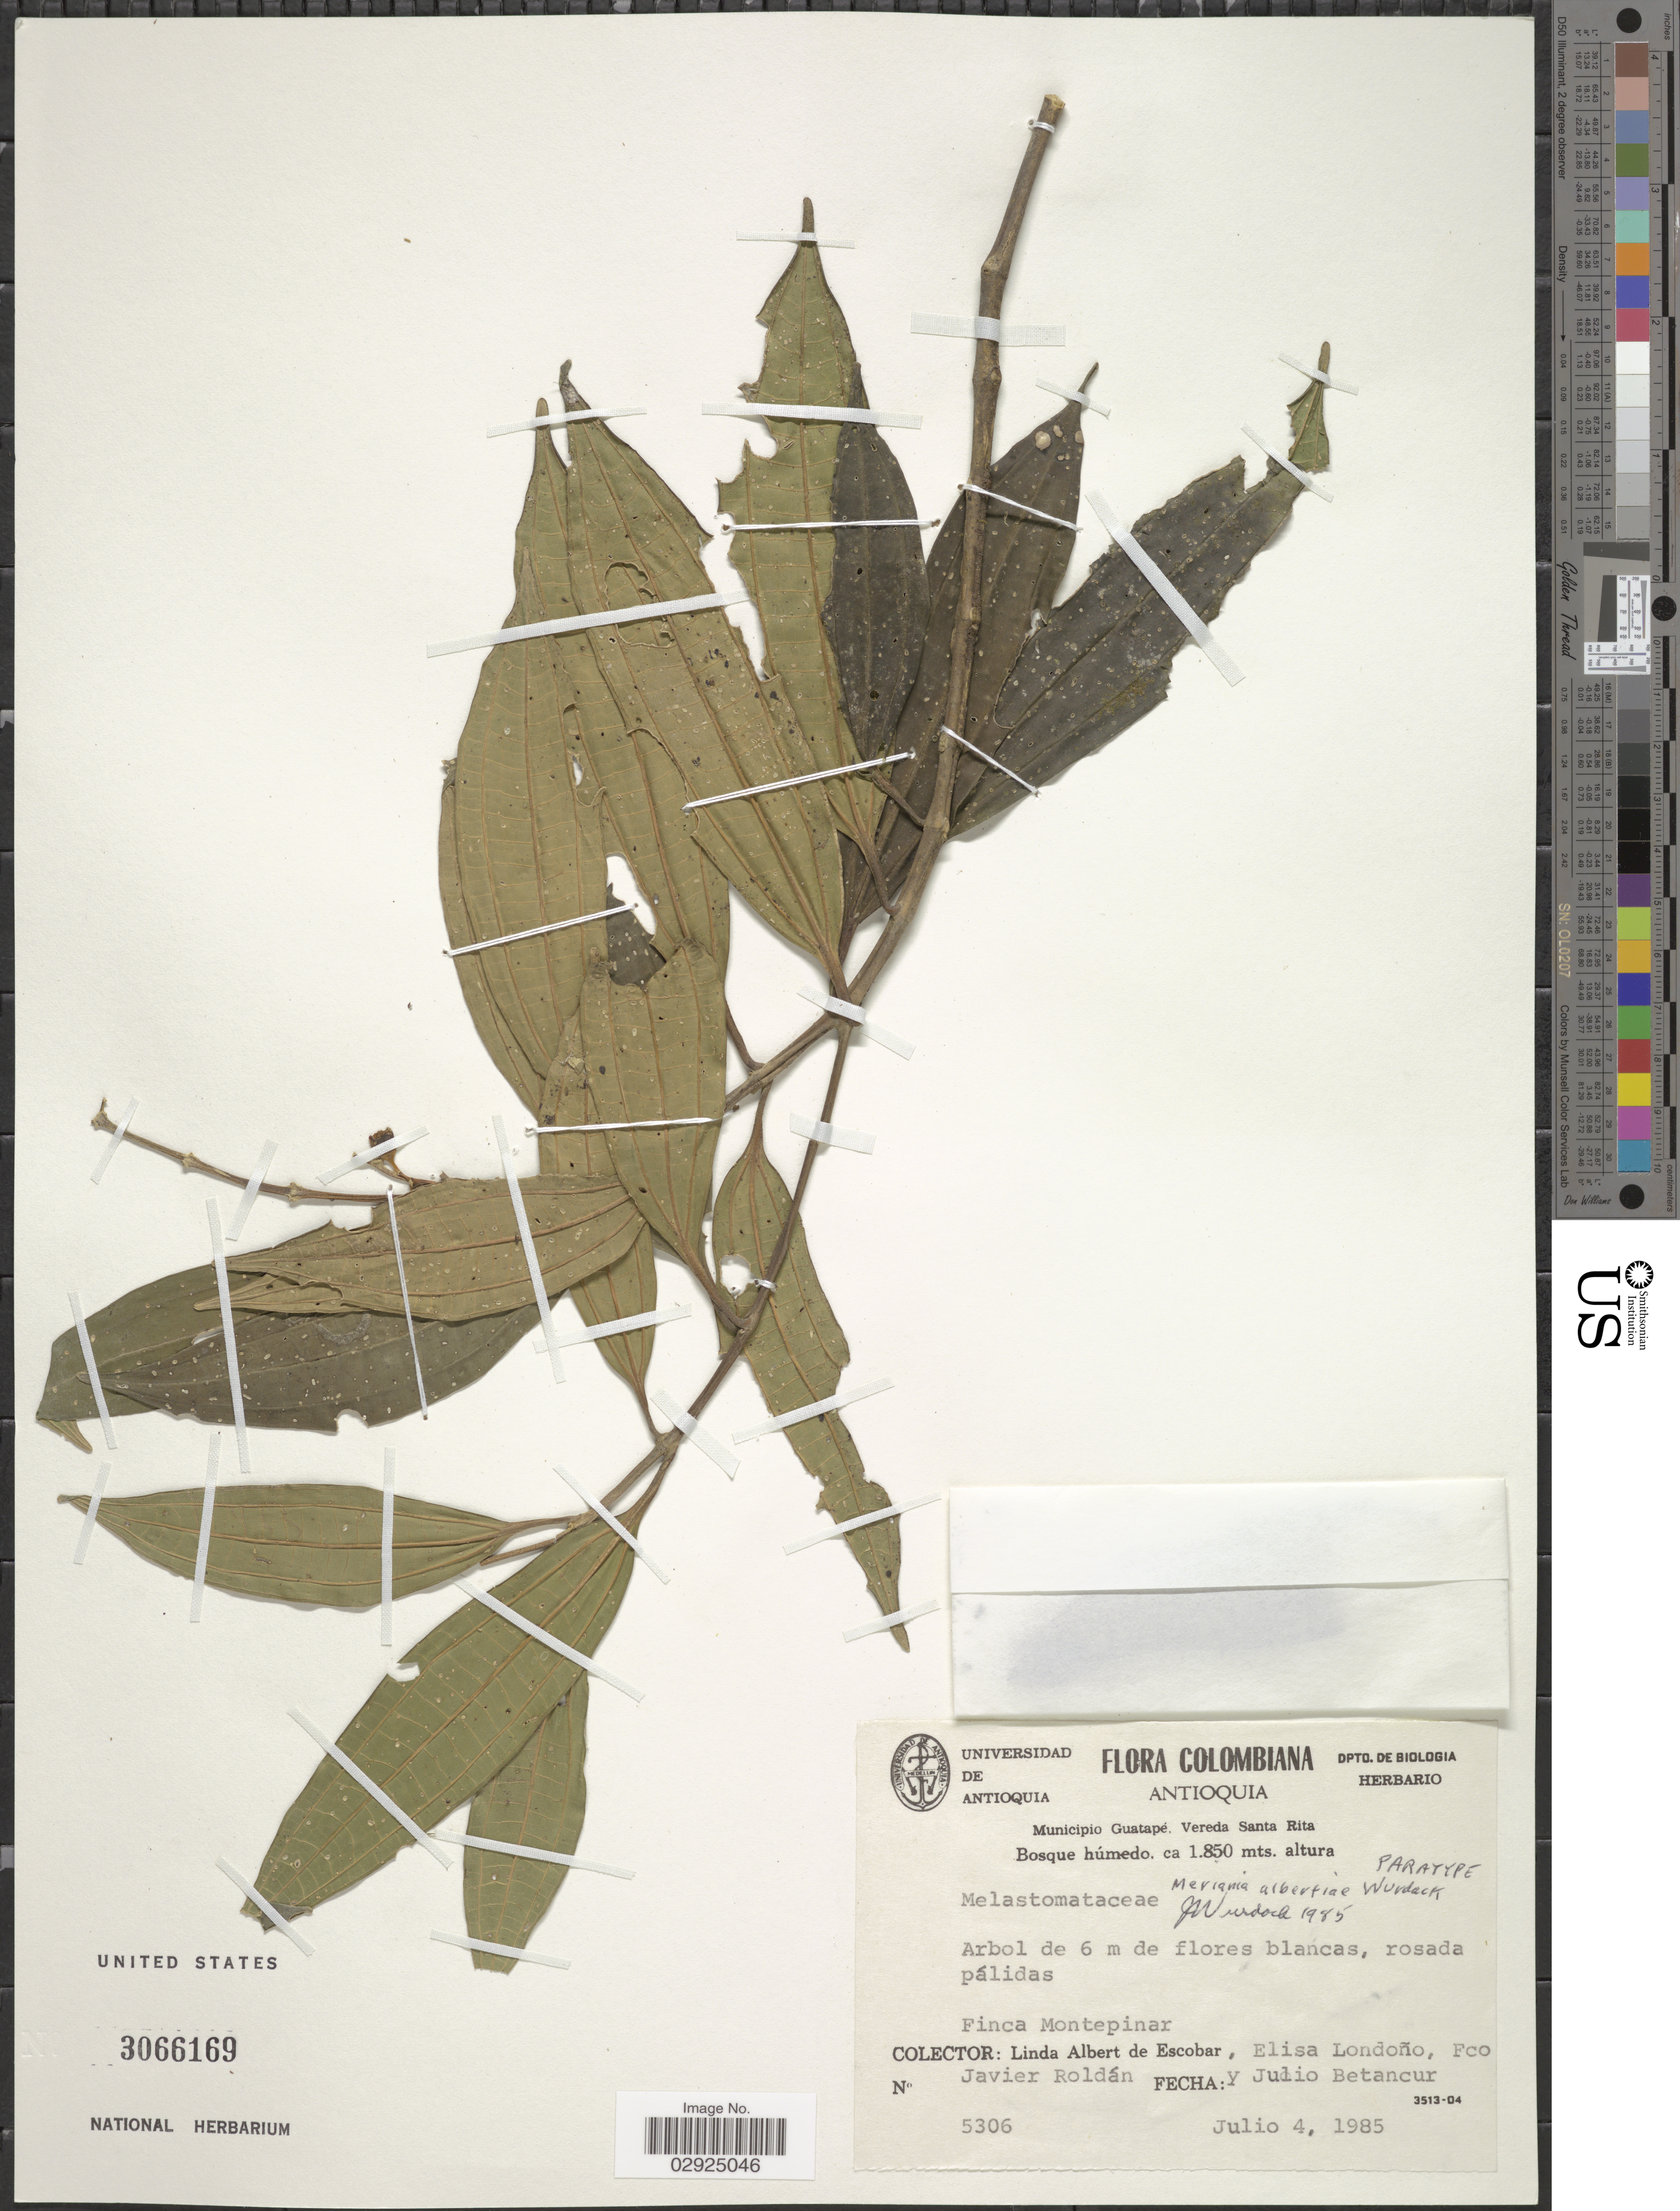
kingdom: Plantae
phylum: Tracheophyta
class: Magnoliopsida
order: Myrtales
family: Melastomataceae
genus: Meriania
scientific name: Meriania albertiae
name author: Wurdack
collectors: L. K. de Escobar, E. Londono, F. J. Roldán & J. Betancur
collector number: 5306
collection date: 1985-07-04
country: Colombia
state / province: Antioquia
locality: Municipio Guatapé, Vereda Santa Rita, Finca Montepinar.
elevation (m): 1850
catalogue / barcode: US 3066169